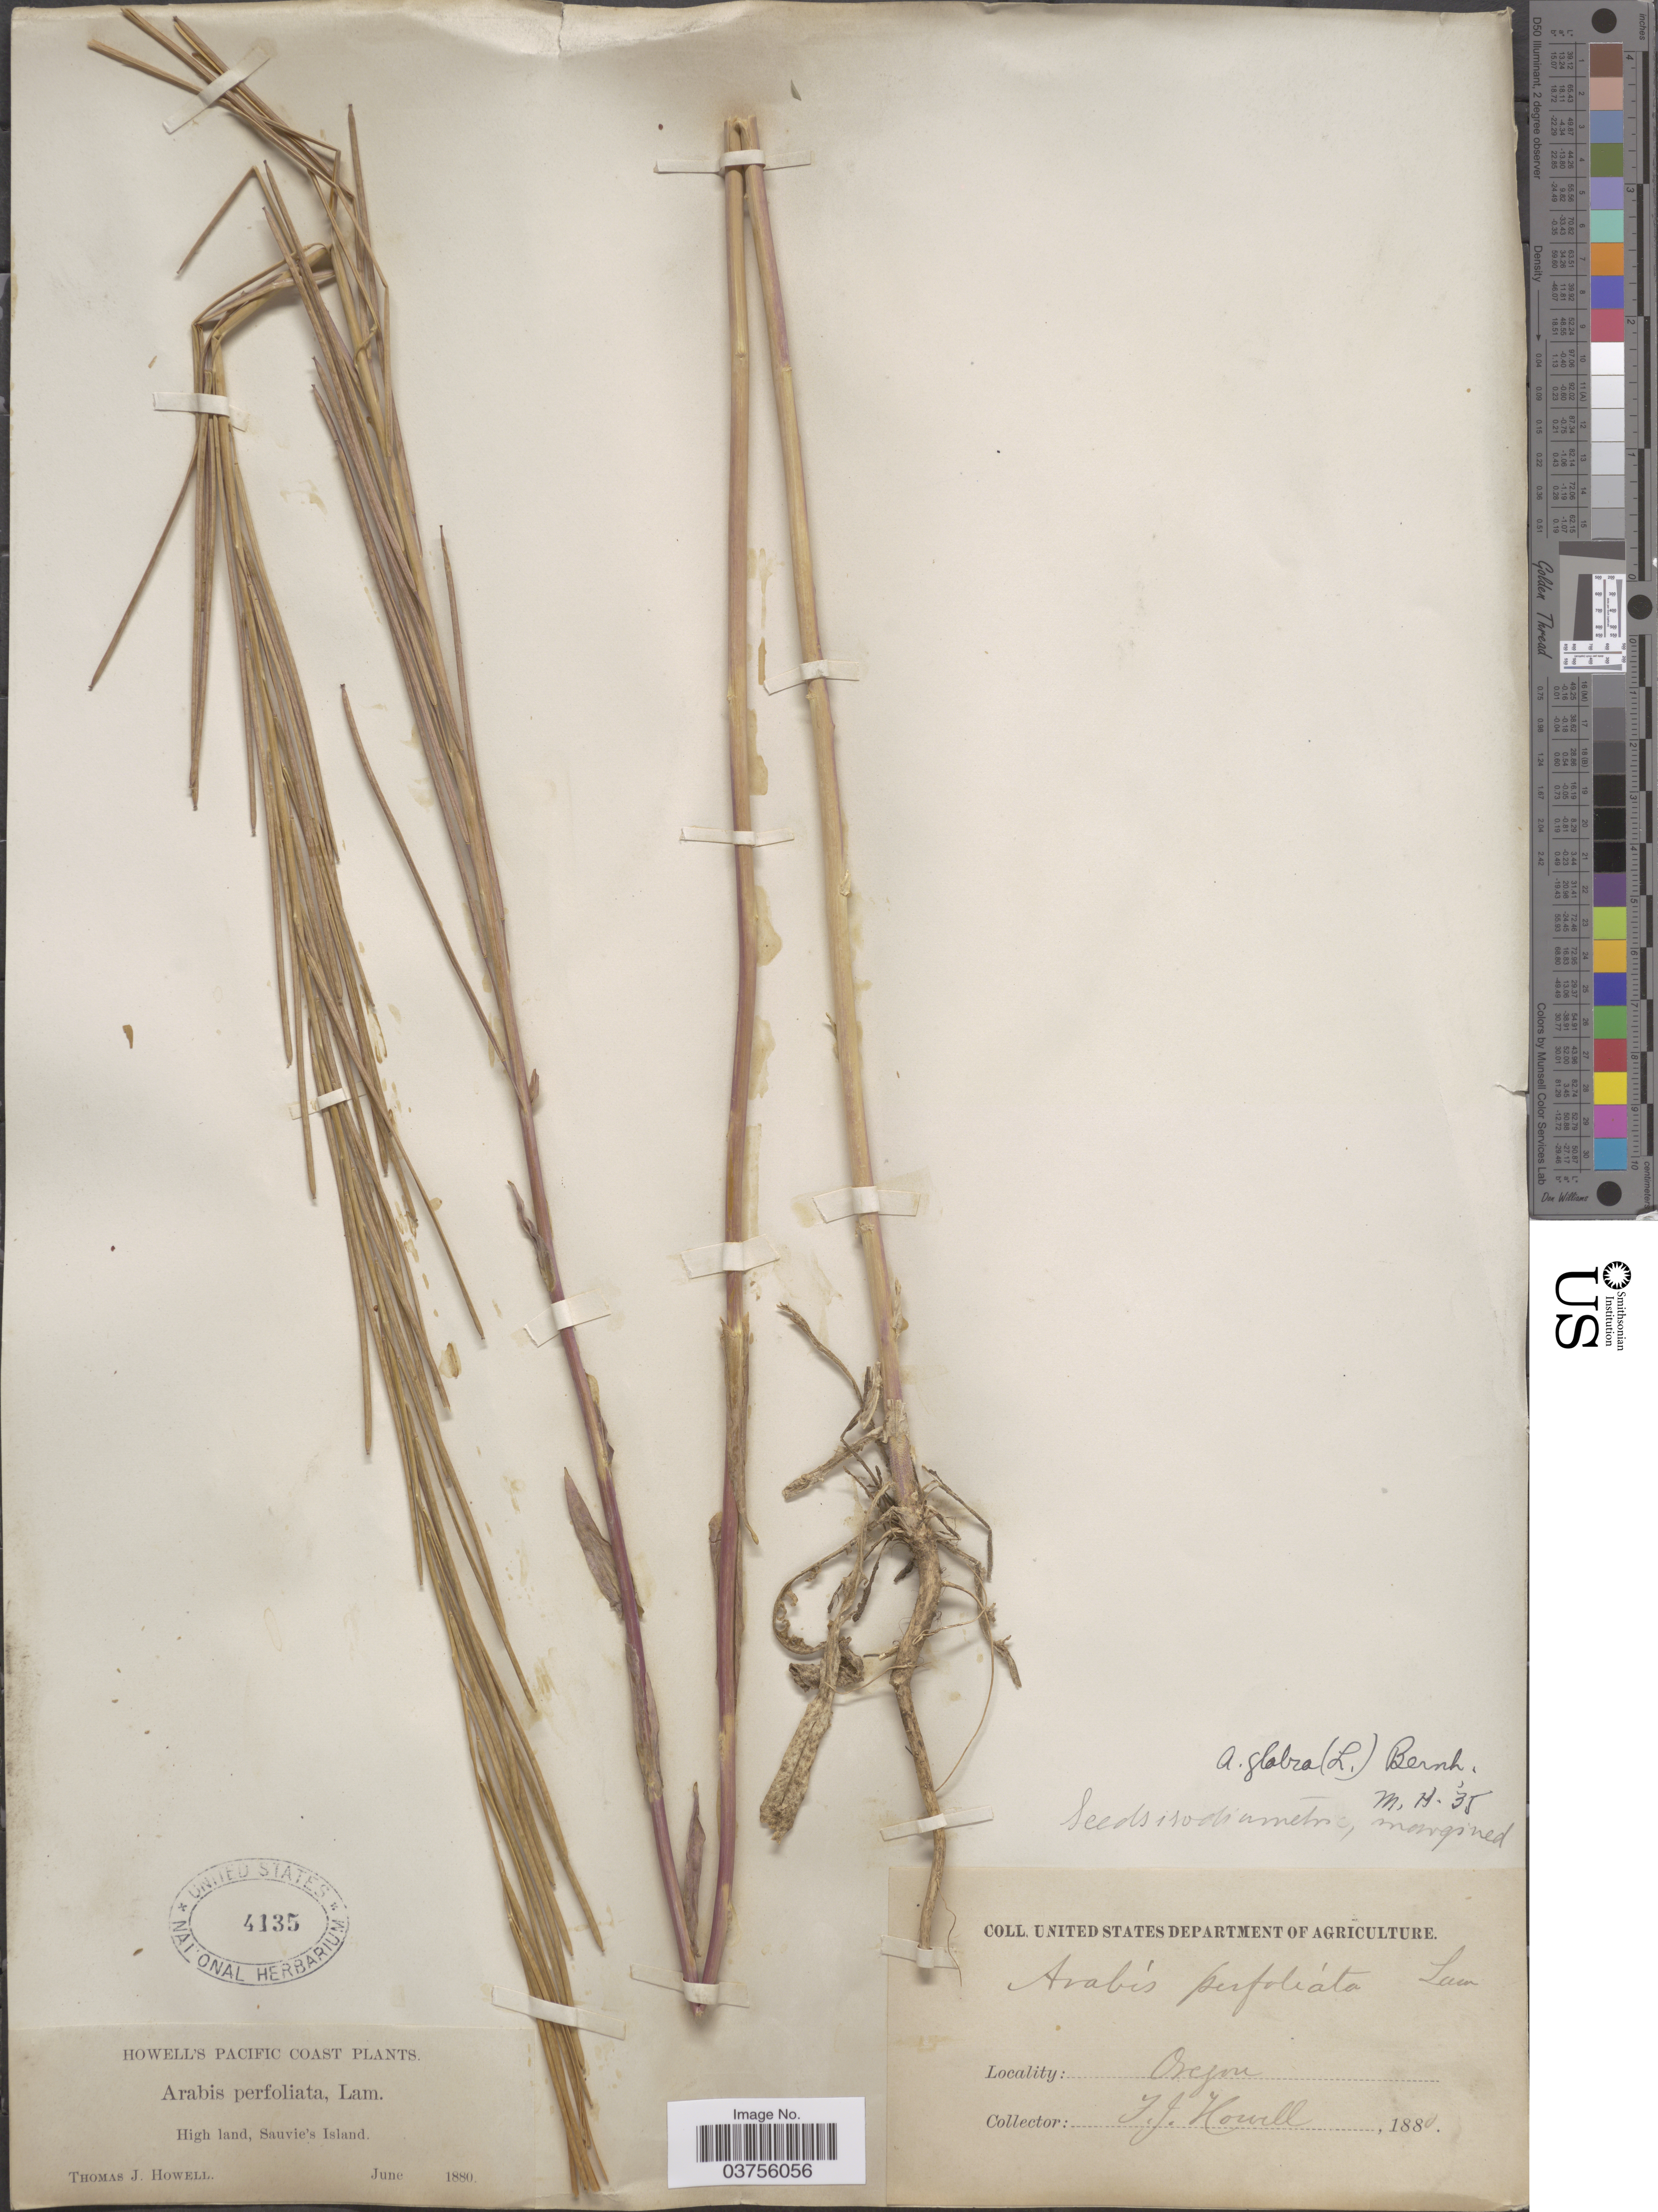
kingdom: Plantae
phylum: Tracheophyta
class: Magnoliopsida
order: Brassicales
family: Brassicaceae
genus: Turritis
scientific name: Turritis glabra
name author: L.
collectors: T. J. Howell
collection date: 1880-06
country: United States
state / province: Oregon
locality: Pacific Coast. High land, Sauvie's Island.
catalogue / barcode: US 4135